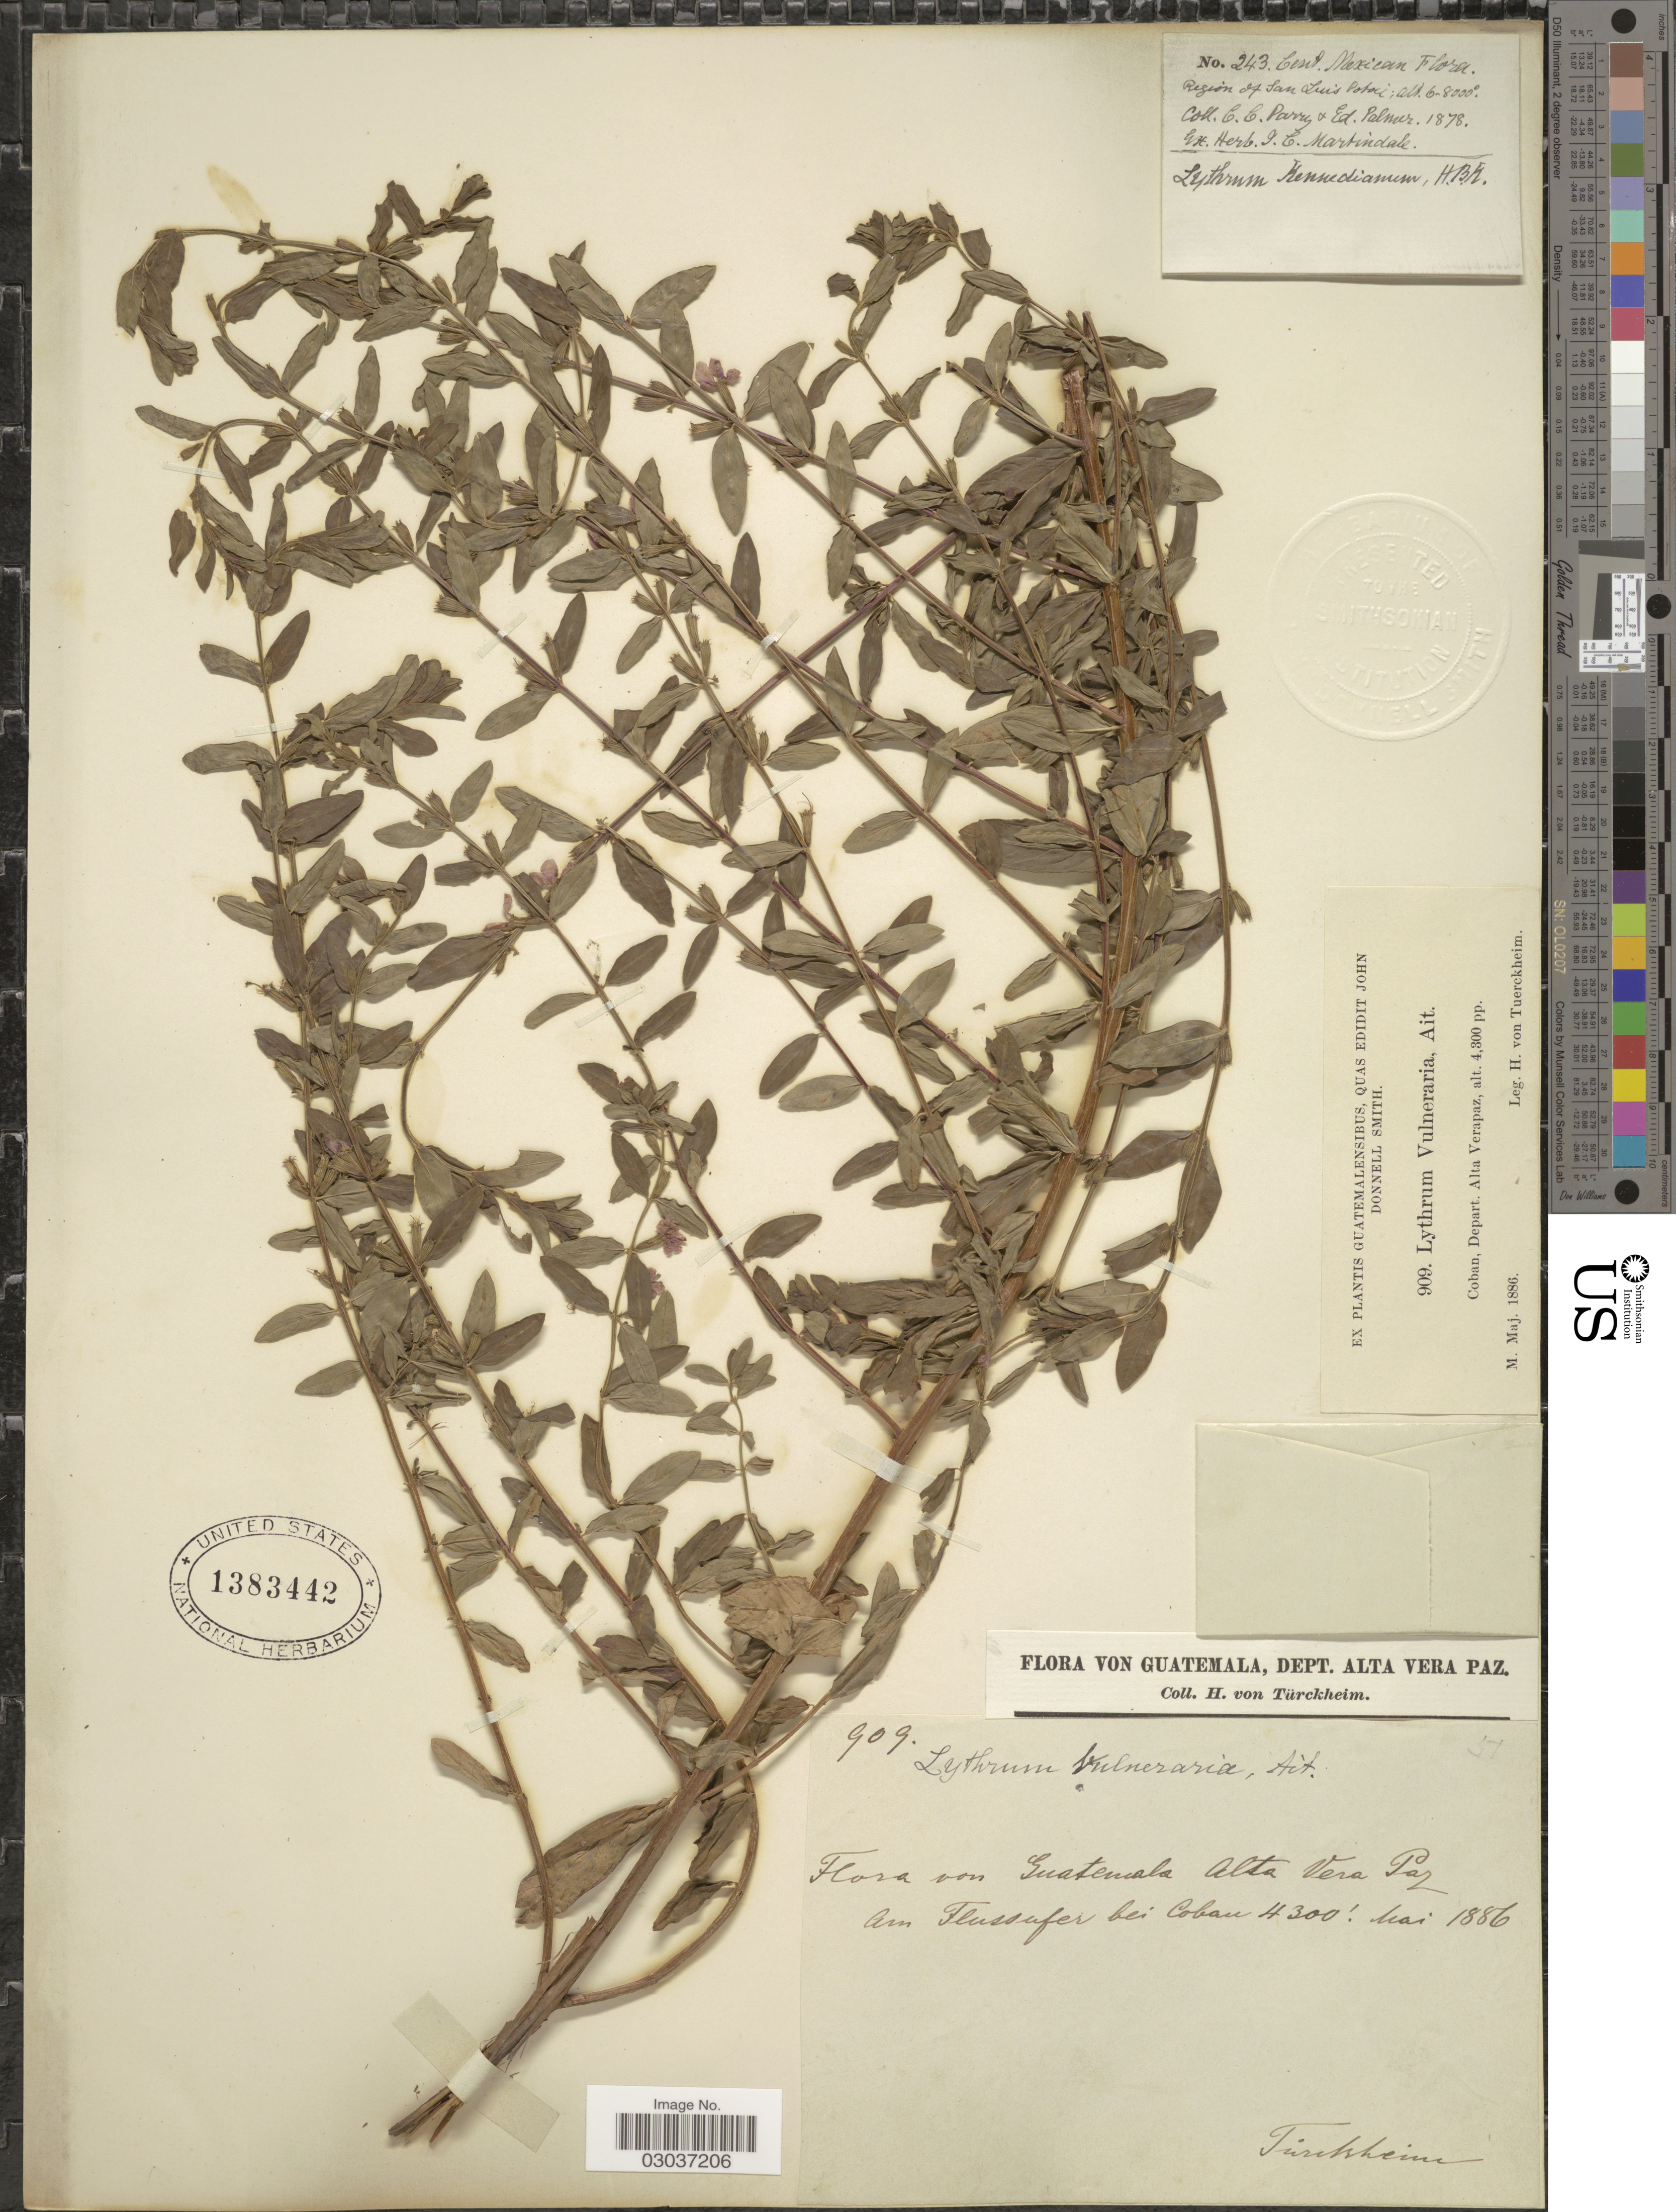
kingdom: Plantae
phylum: Tracheophyta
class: Magnoliopsida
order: Myrtales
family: Lythraceae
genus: Lythrum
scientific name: Lythrum vulneraria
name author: Aiton ex Schrank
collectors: H. von Türckheim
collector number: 909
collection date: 1886-05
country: Guatemala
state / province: Alta Verapaz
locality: Coban, Depart. Alta Verapaz.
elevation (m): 1311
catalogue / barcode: US 1383442